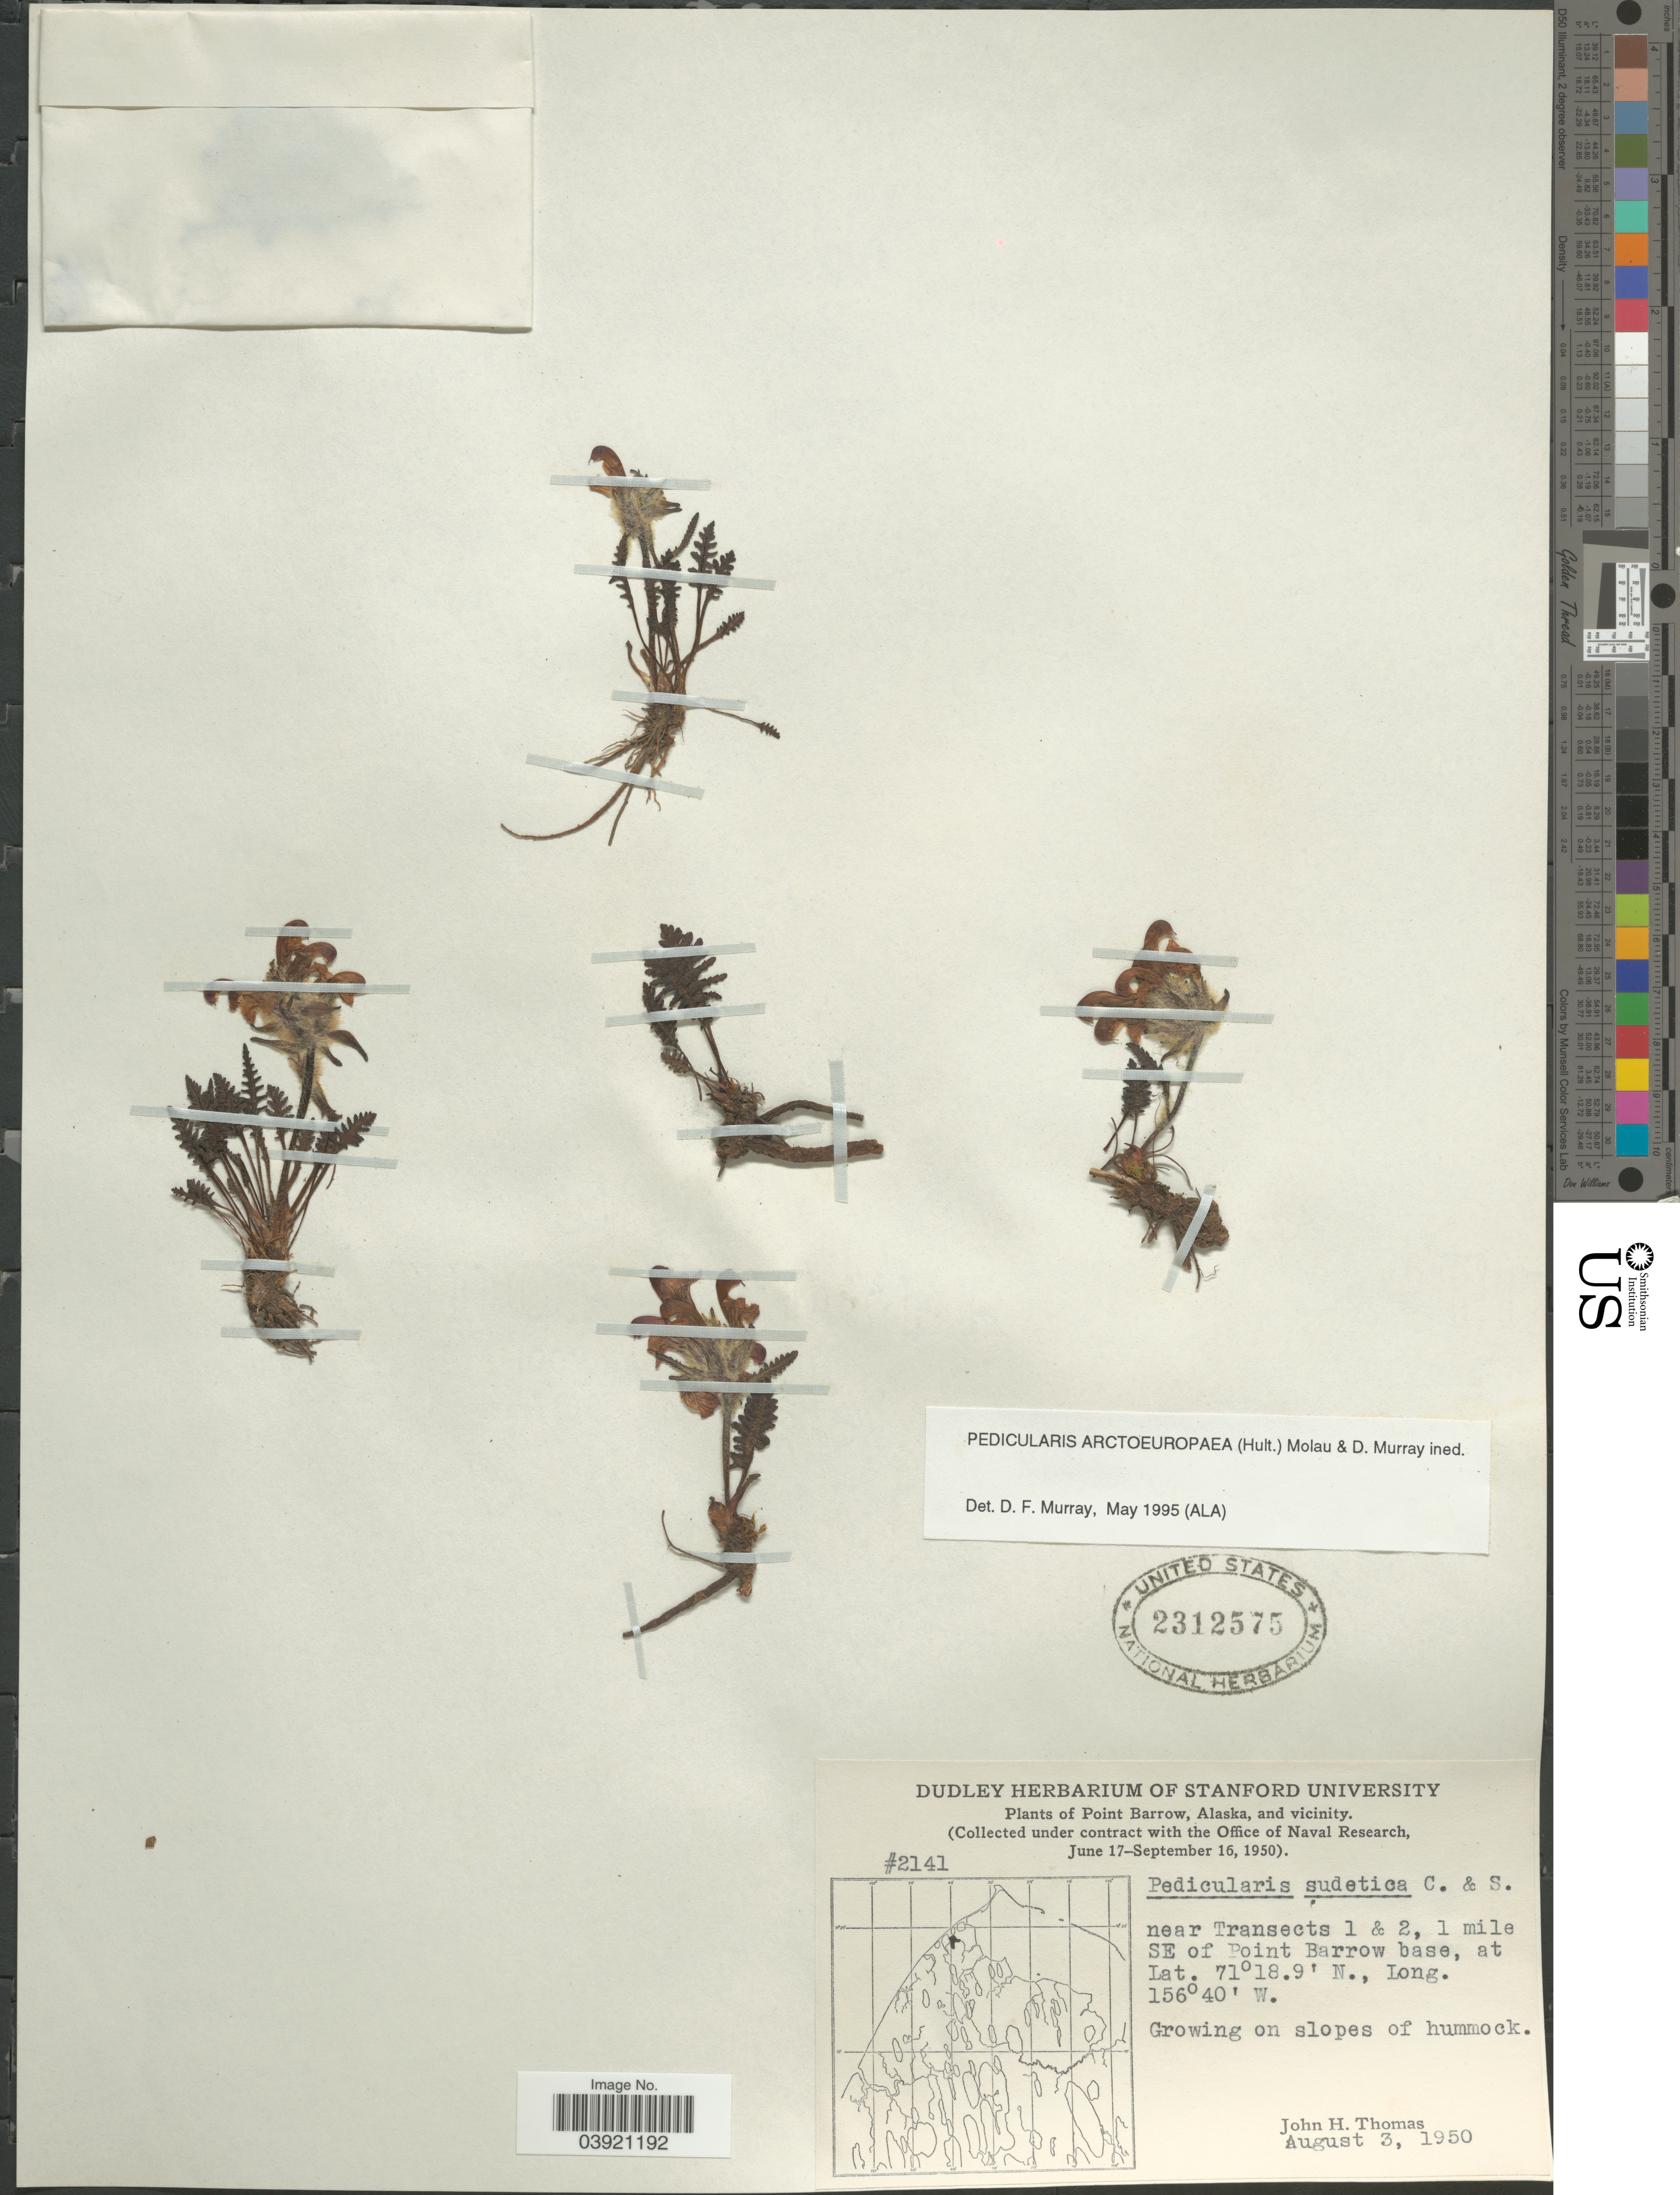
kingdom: Plantae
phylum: Tracheophyta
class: Magnoliopsida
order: Lamiales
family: Orobanchaceae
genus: Pedicularis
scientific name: Pedicularis arctoeuropaea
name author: (Hultén) Molau & D.F. Murray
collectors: J. H. Thomas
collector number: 2141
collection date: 1950-08-03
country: United States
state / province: Alaska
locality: Point Barrow, and vicinity. Near Transects 1 & 2, 1 mile SE of Point Barrow base.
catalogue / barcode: US 2312575